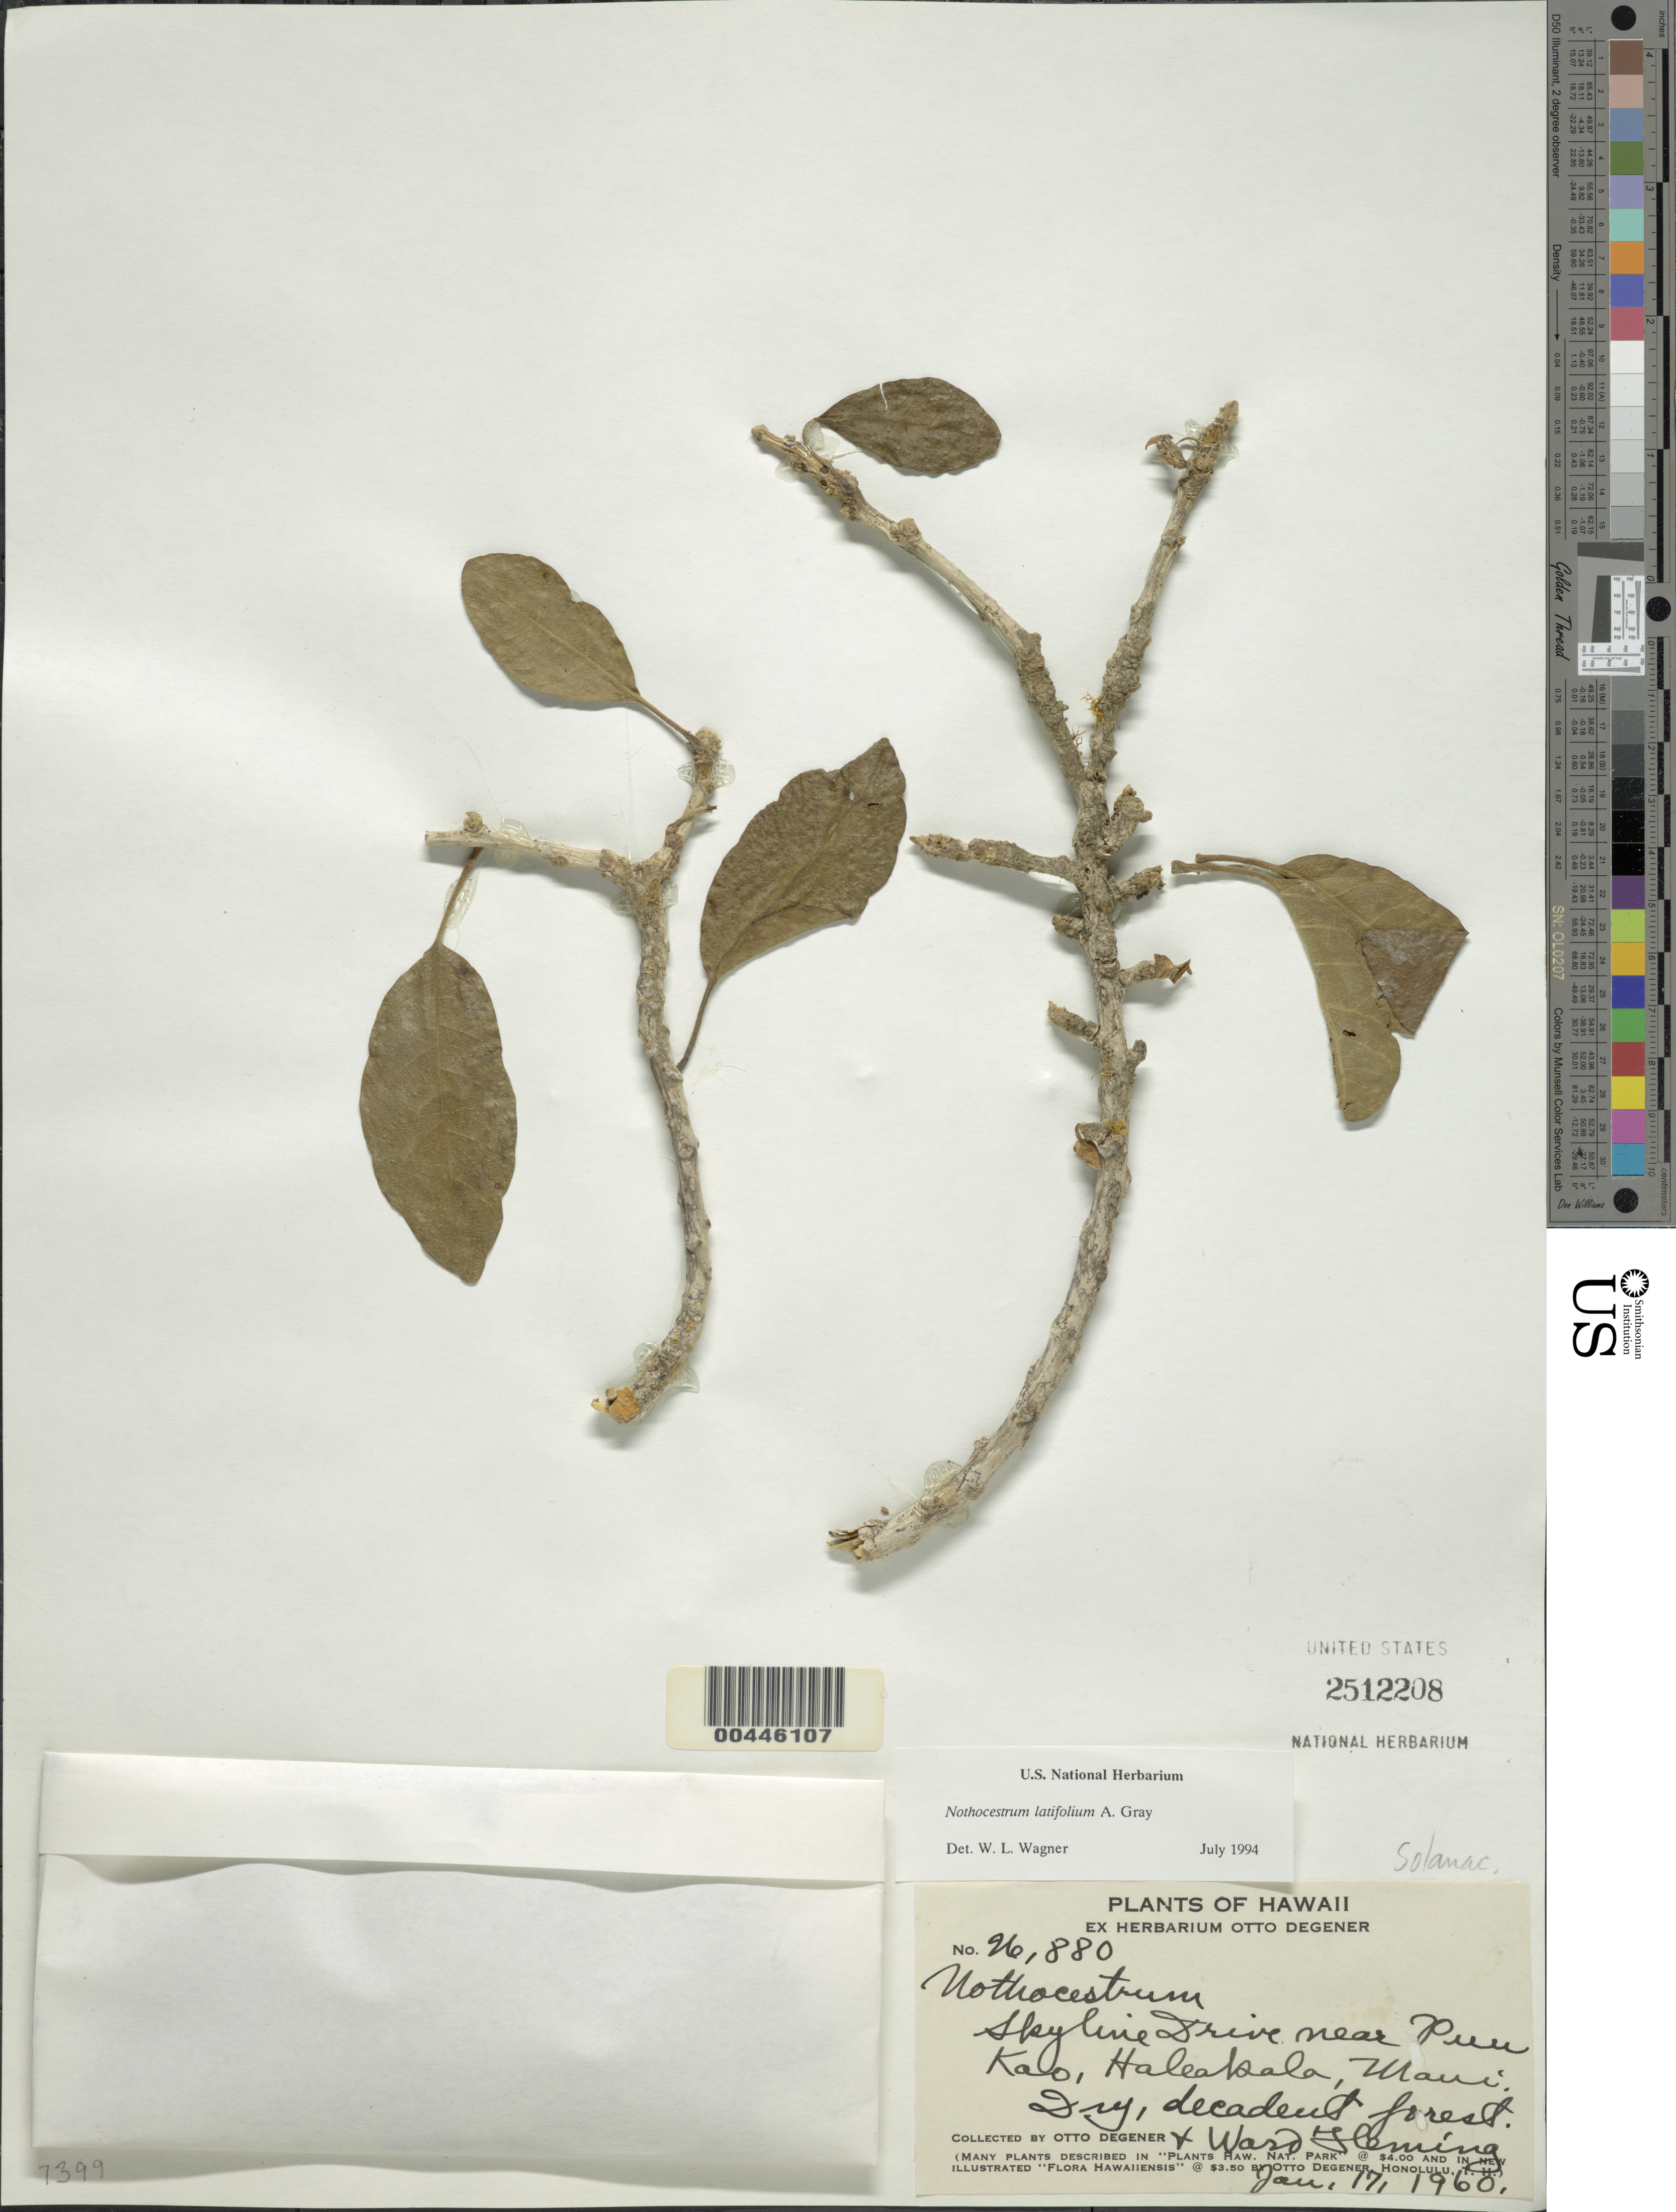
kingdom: Plantae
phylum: Tracheophyta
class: Magnoliopsida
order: Solanales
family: Solanaceae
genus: Nothocestrum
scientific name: Nothocestrum latifolium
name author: A. Gray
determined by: Wagner, W. L., (BOT), Smithsonian Institution - National Museum of Natural History (UNITED STATES)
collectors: O. Degener & W. Fleming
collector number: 26880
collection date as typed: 17 Jan 1960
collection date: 1960-01-17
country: United States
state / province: Hawaii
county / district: Maui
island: Maui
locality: Skyline Drive near Puu Kao, Haleakala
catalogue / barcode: US 2512208